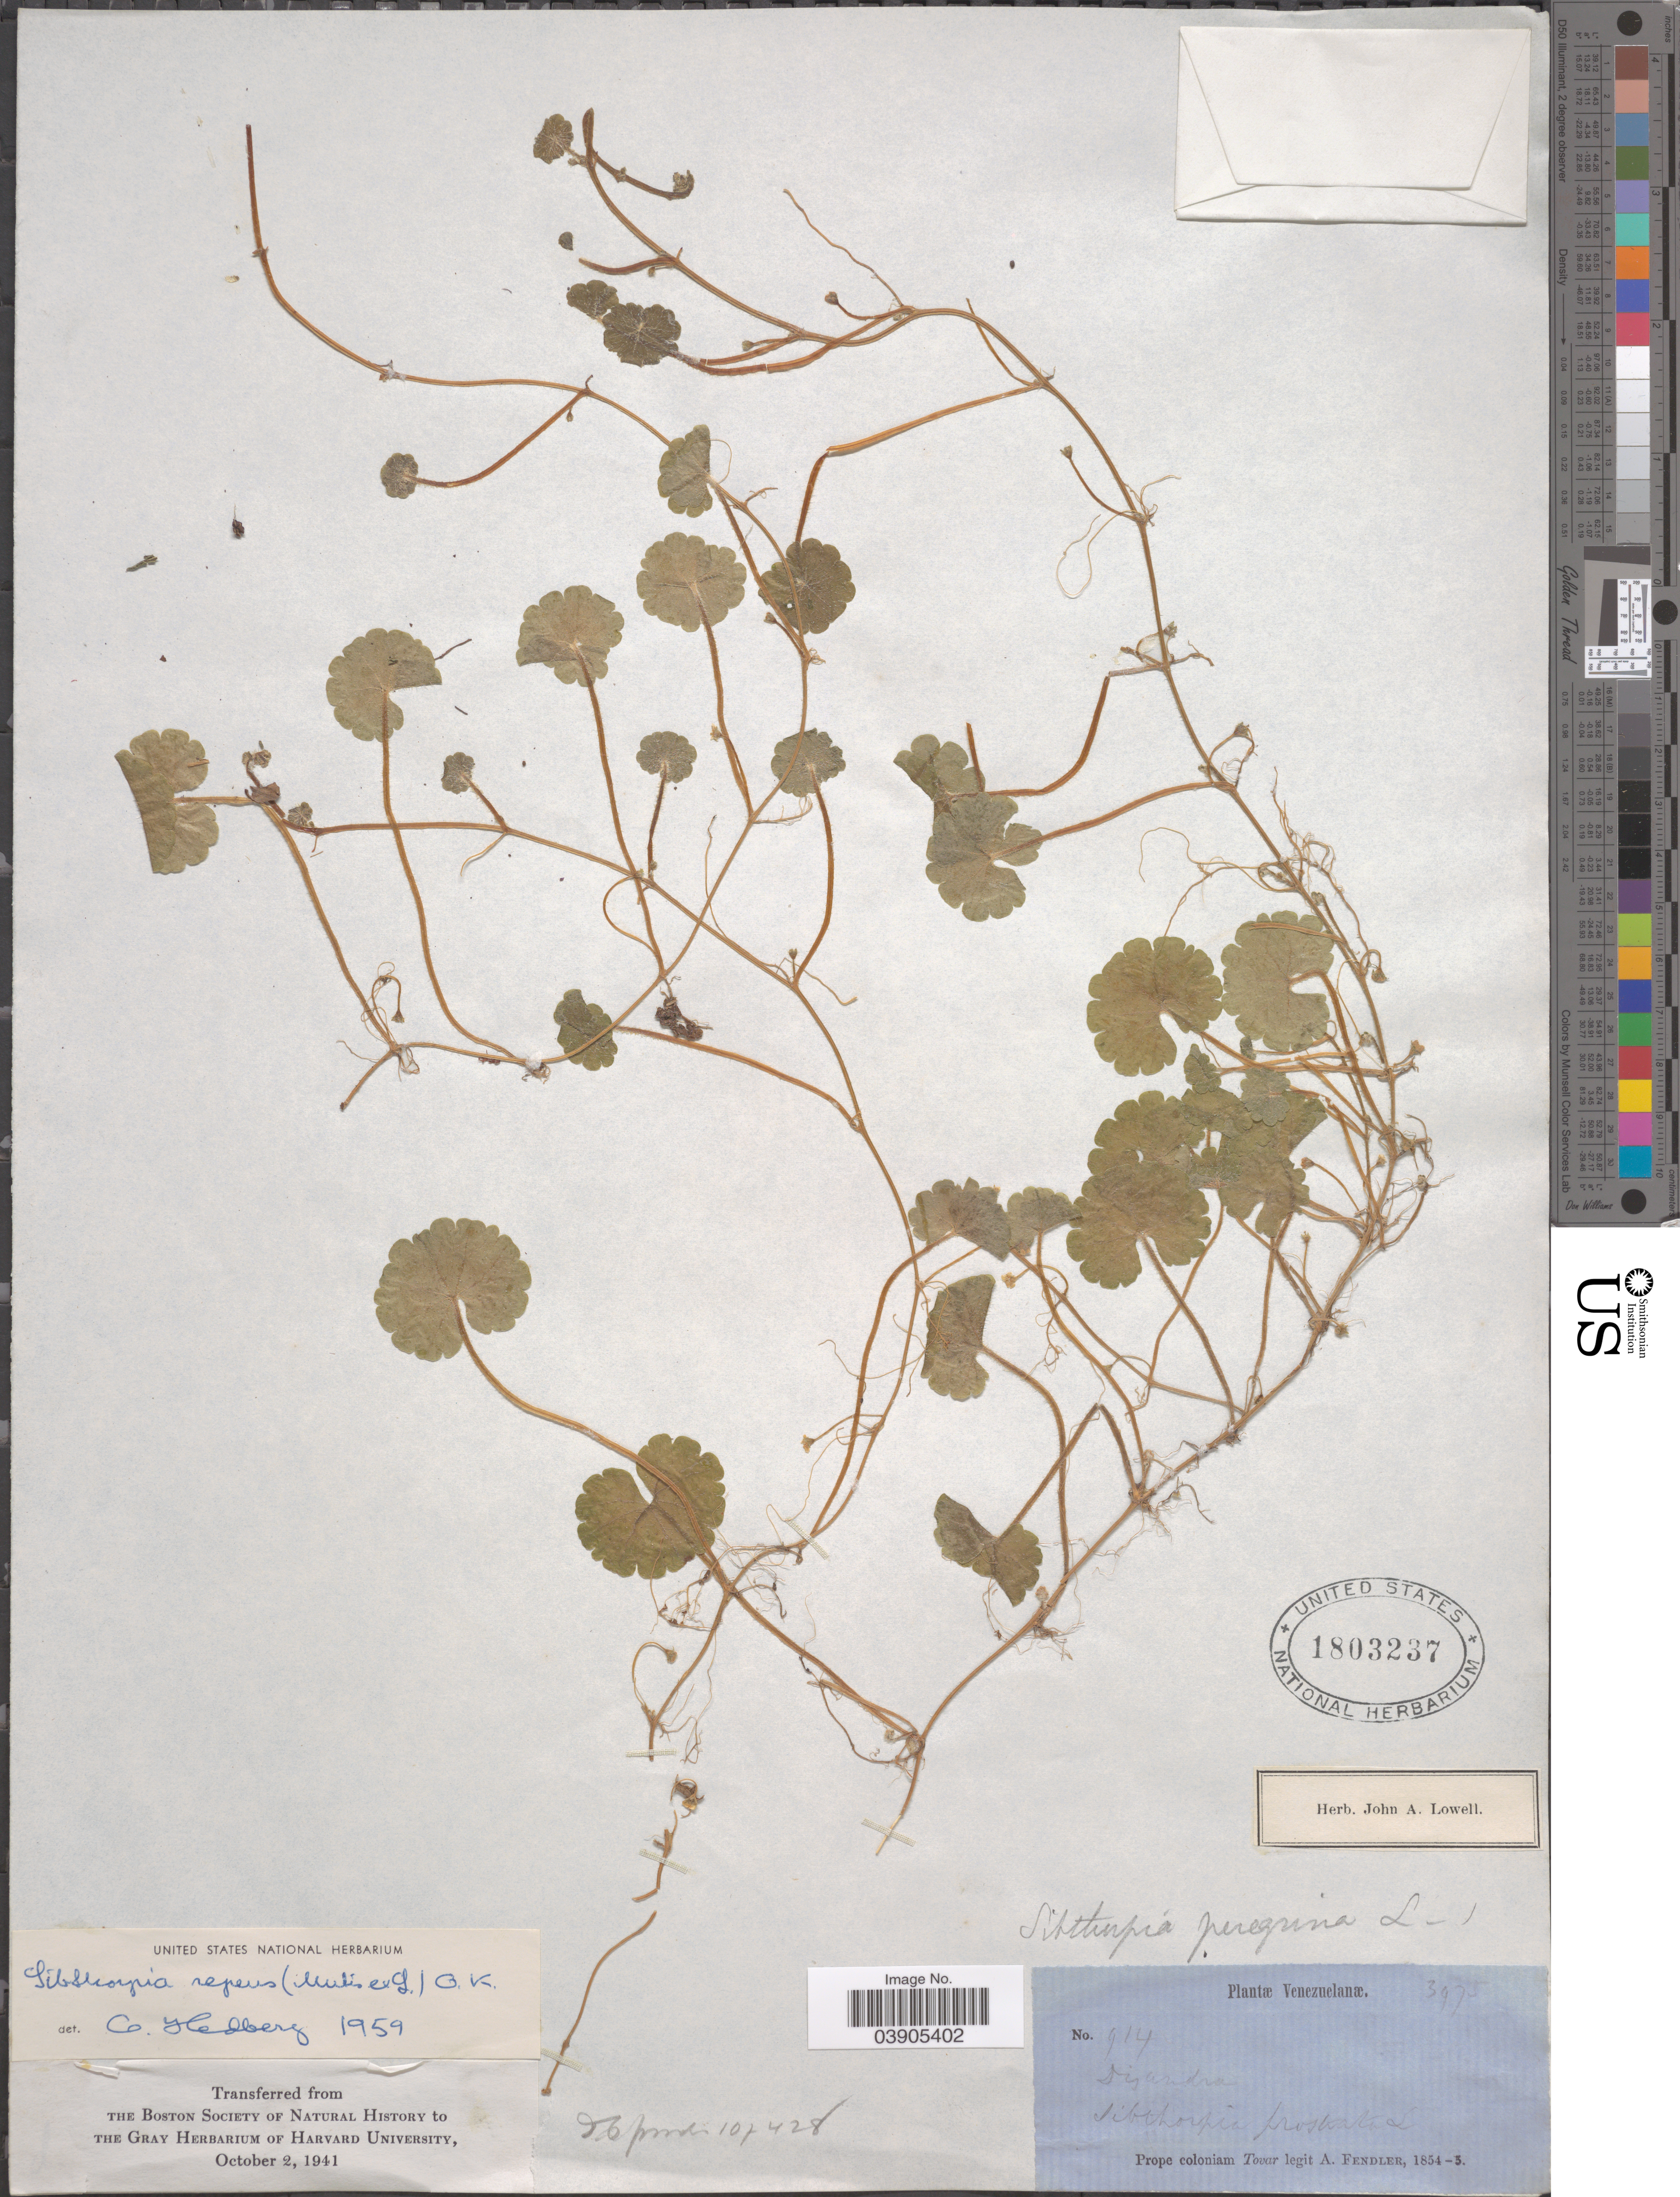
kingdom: Plantae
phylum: Tracheophyta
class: Magnoliopsida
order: Lamiales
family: Plantaginaceae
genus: Sibthorpia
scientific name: Sibthorpia repens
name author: (L.) Kuntze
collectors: A. Fendler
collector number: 914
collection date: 1854/1855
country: Venezuela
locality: Prope coloniam Tovar.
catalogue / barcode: US 1803237